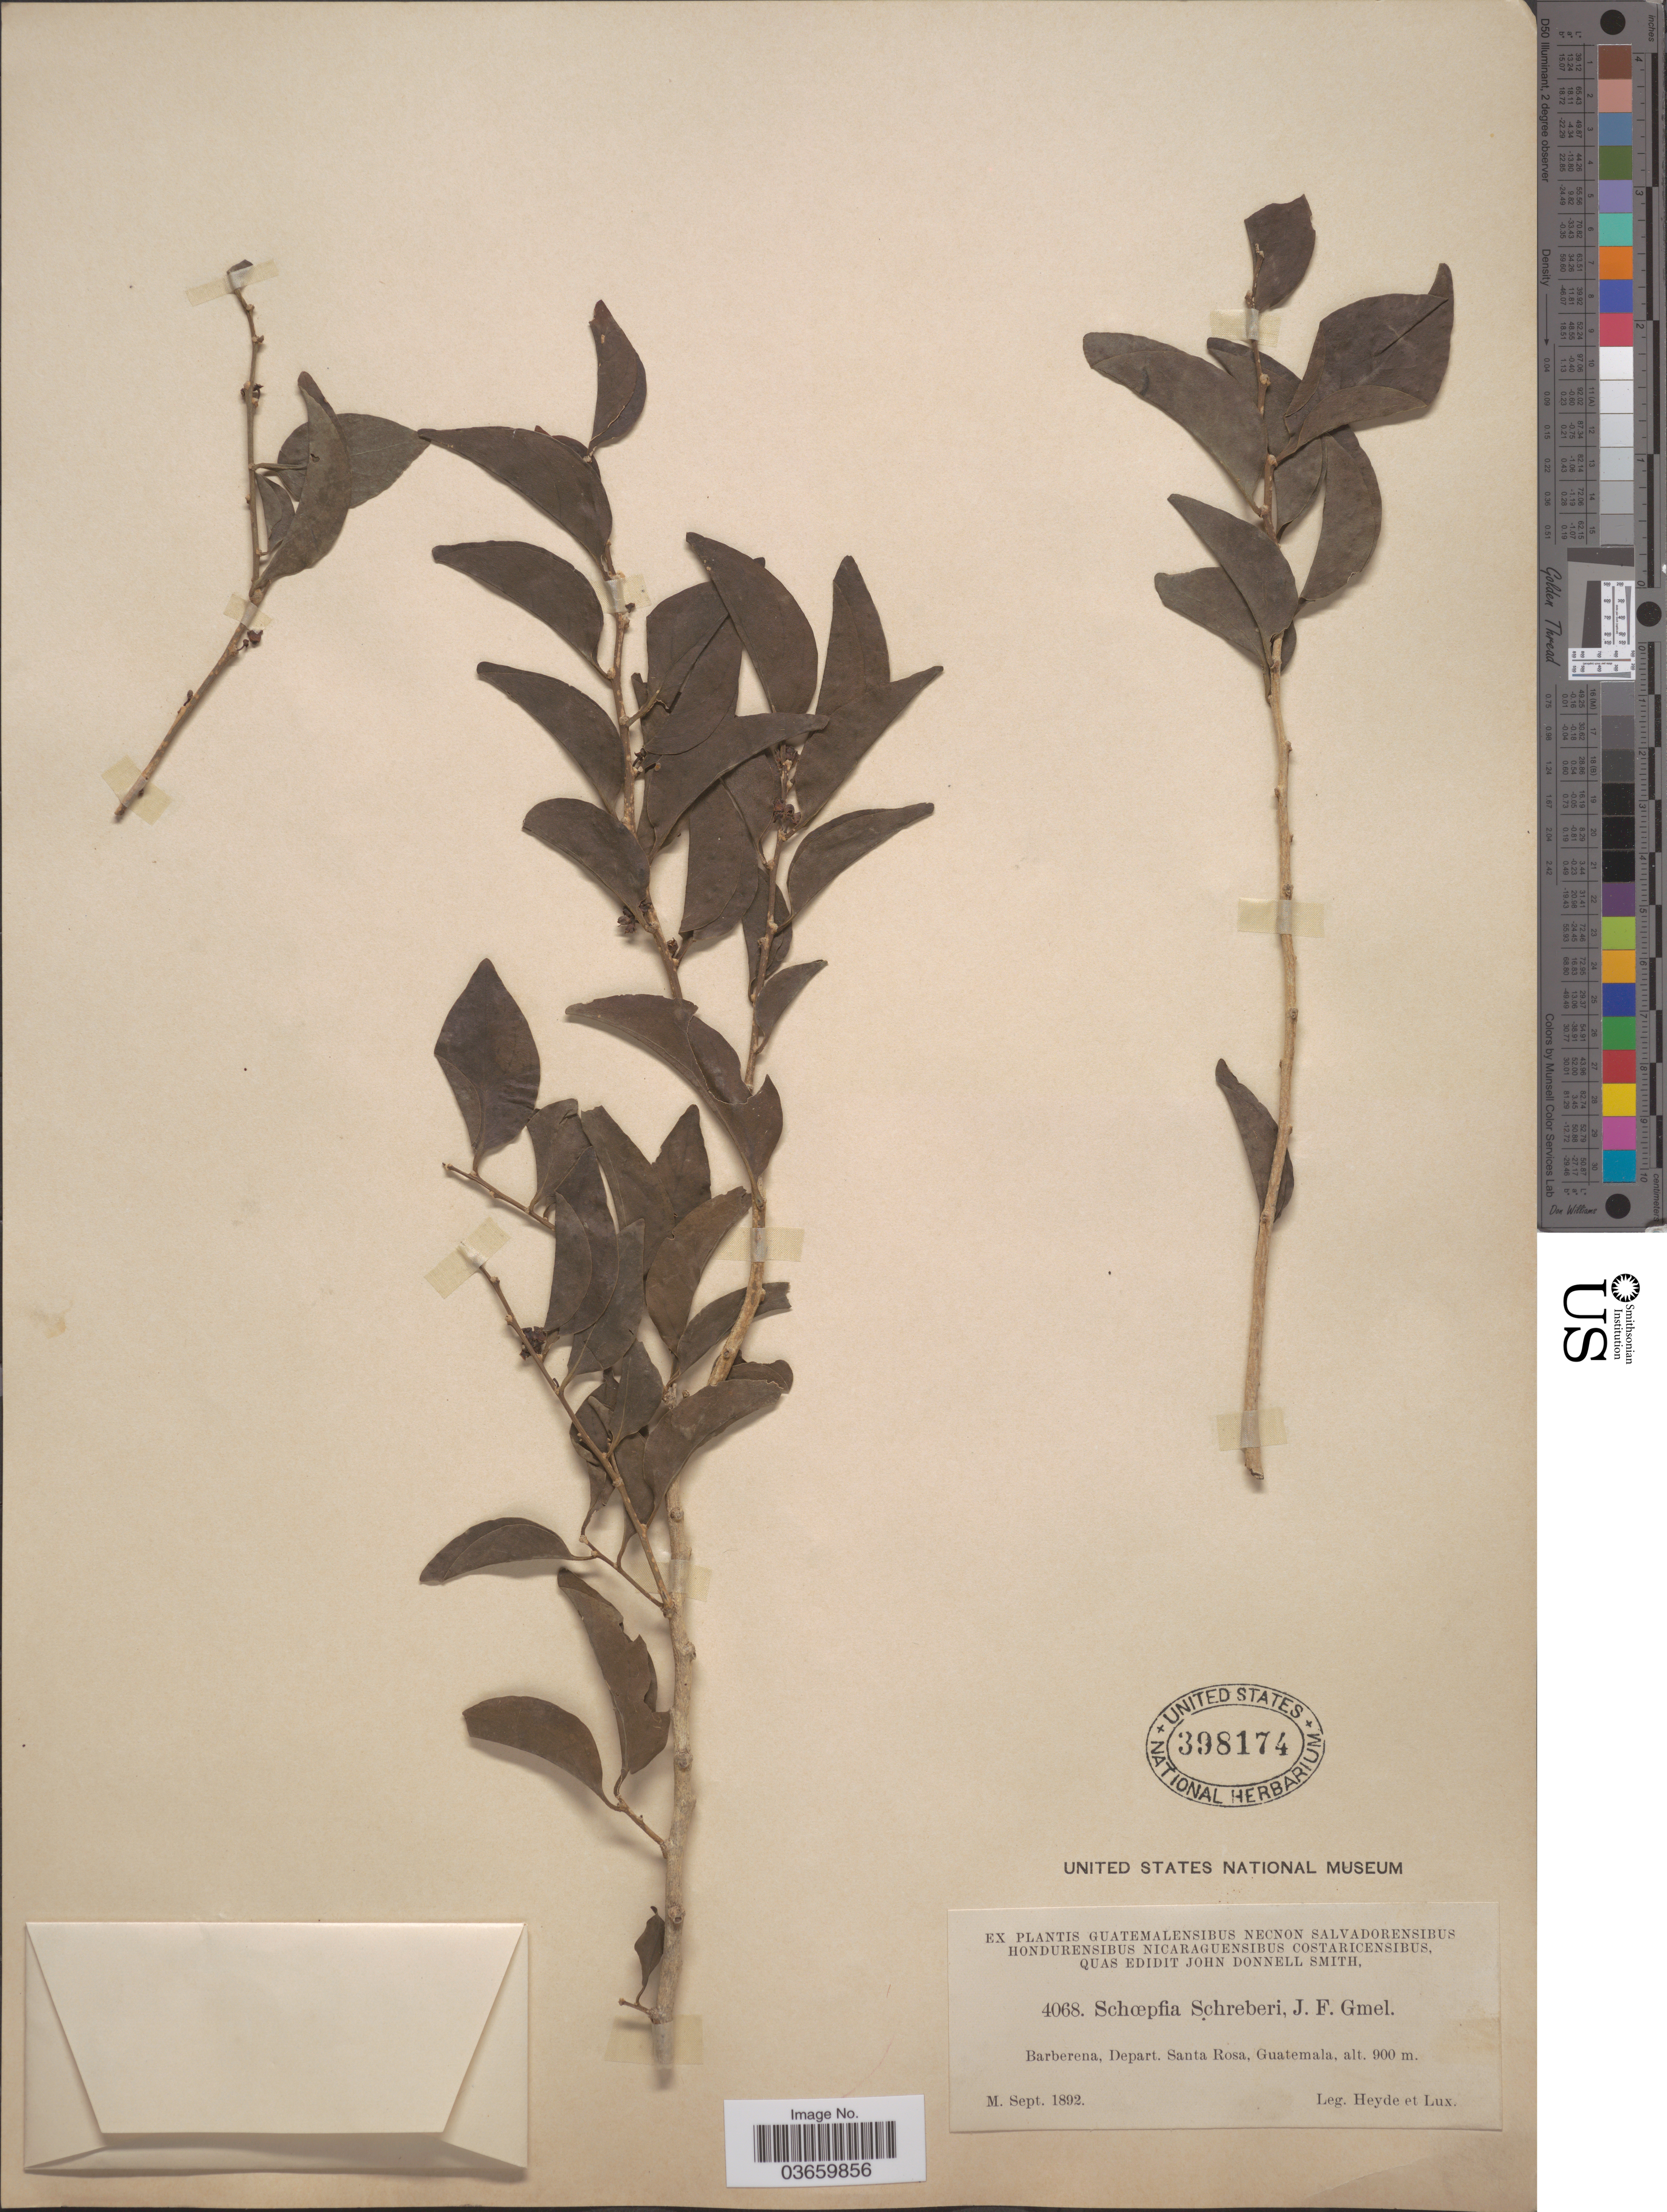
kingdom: Plantae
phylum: Tracheophyta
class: Magnoliopsida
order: Santalales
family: Schoepfiaceae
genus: Schoepfia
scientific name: Schoepfia schreberi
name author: J.F. Gmel.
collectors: Heyde & Lux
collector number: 4068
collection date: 1892-09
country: Guatemala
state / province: Santa Rosa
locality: Barberena, Depart. Santa Rosa.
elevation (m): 900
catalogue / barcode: US 398174